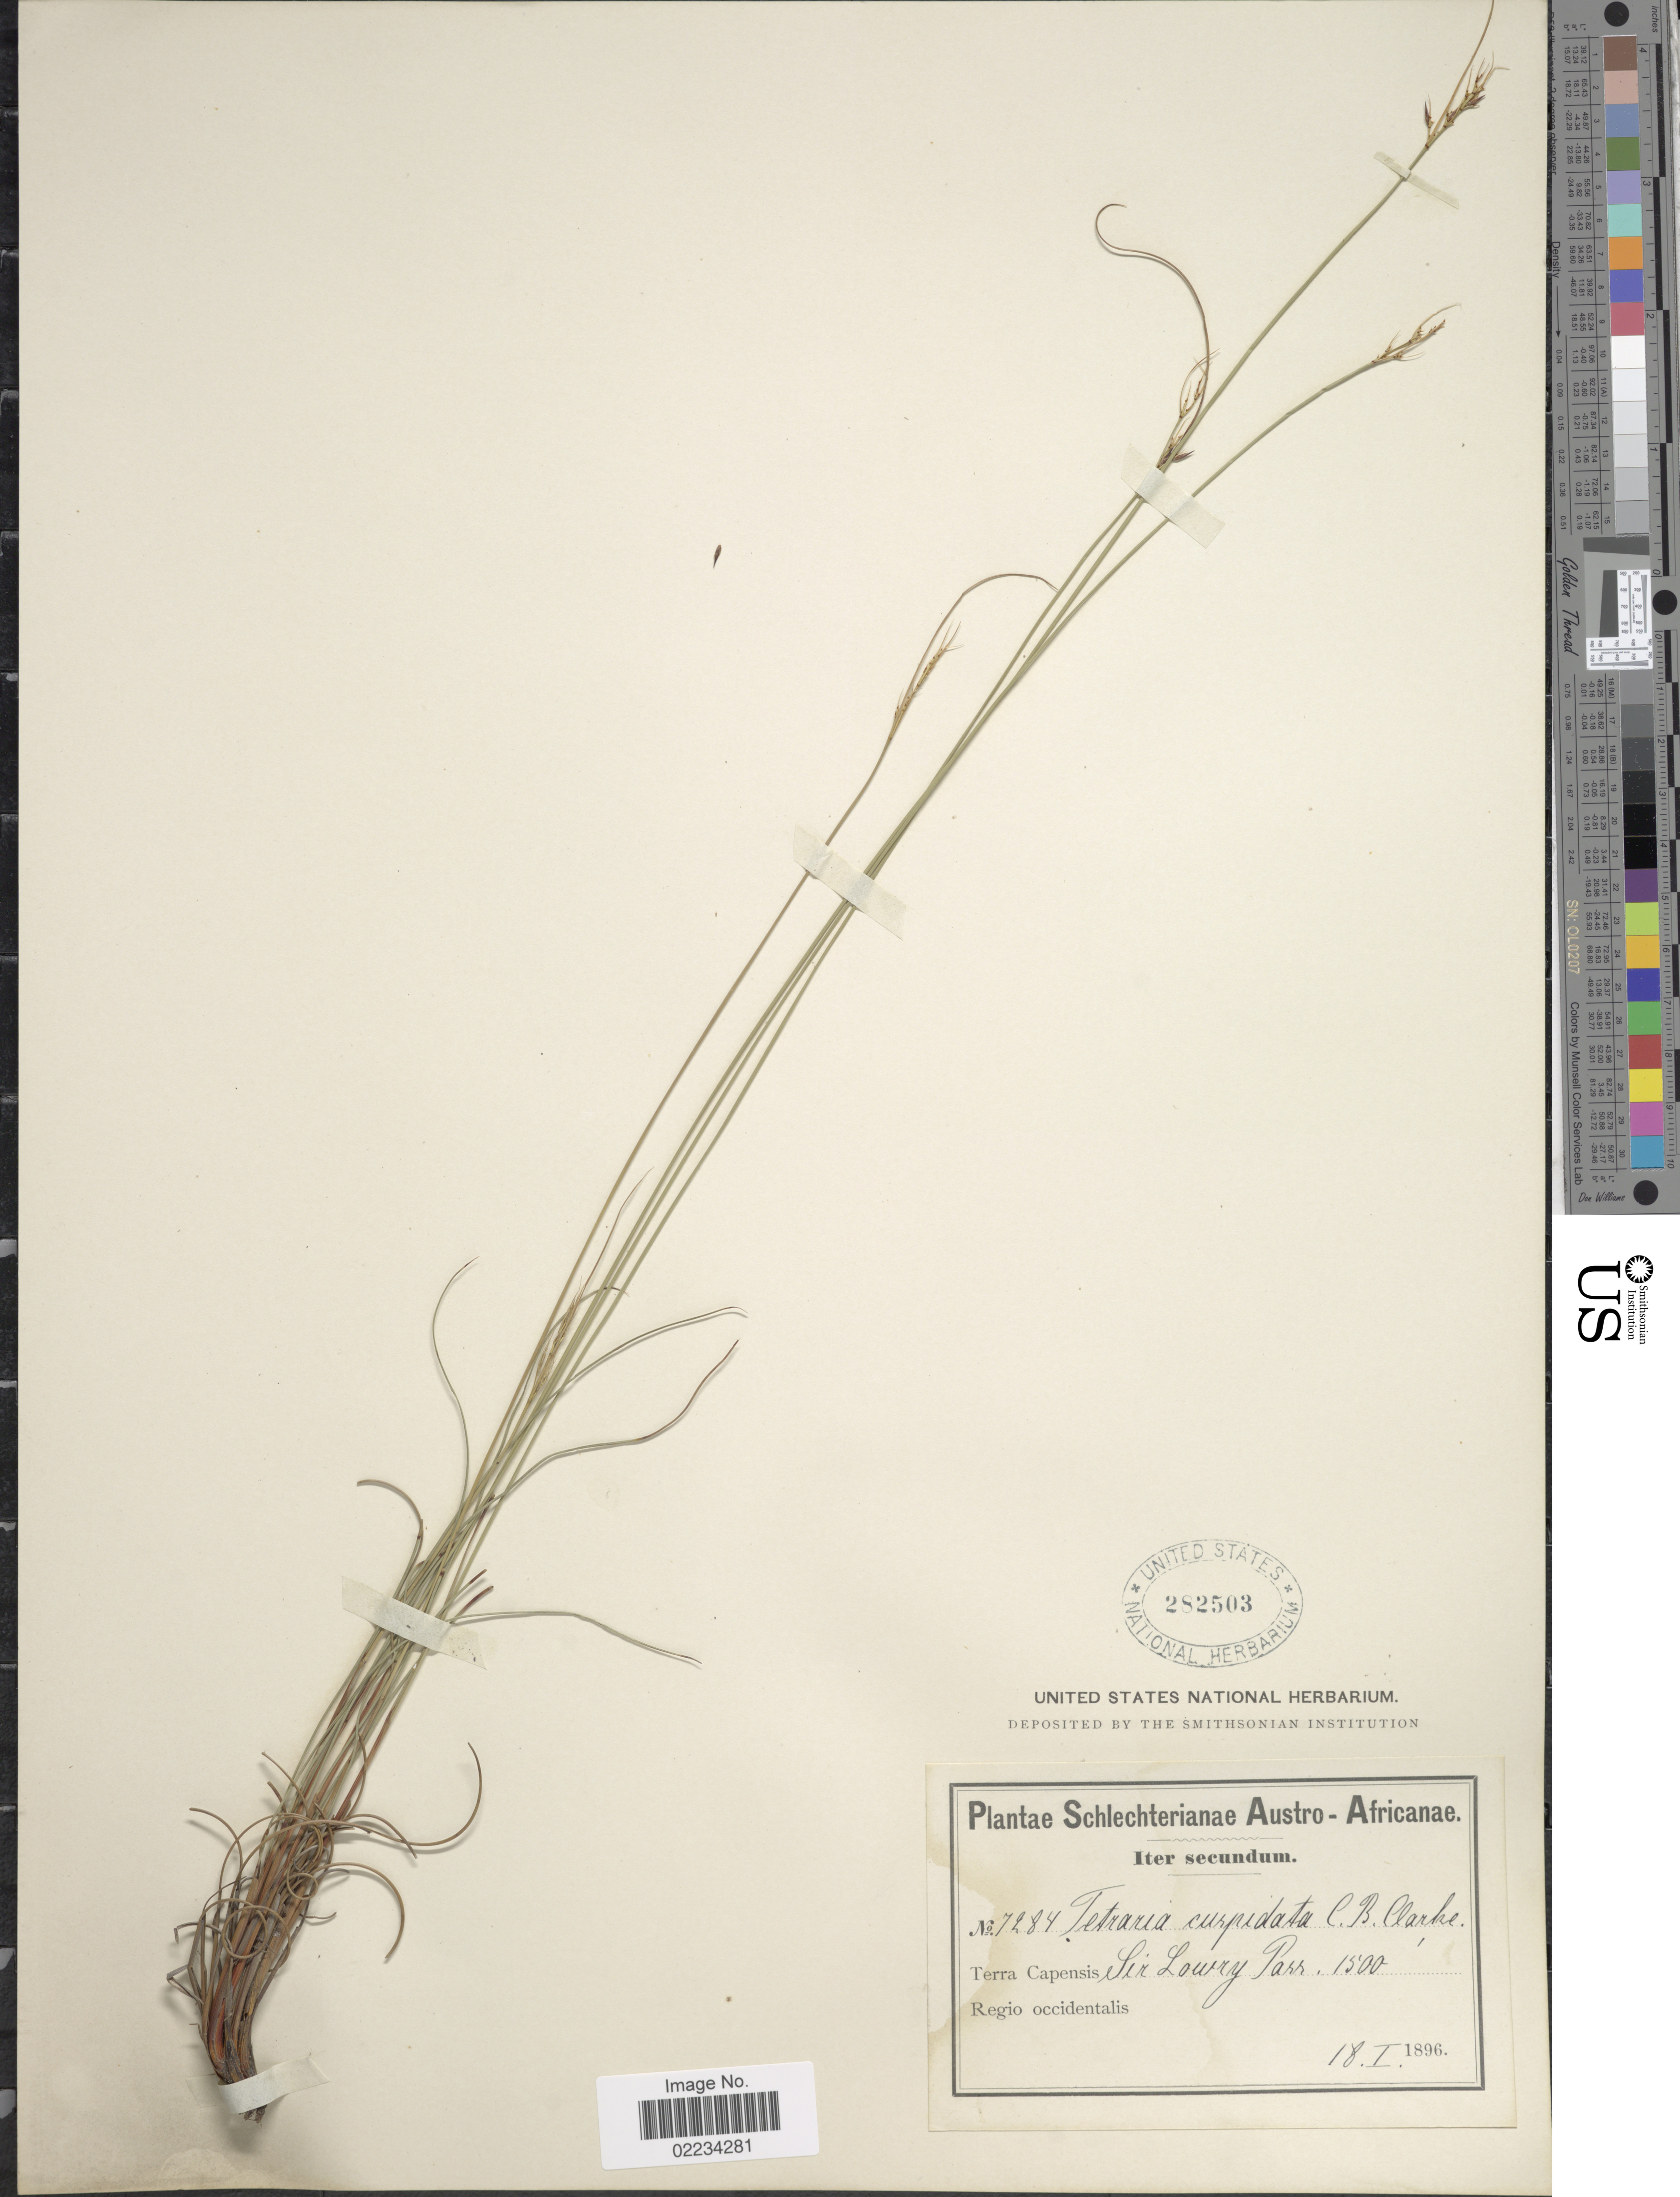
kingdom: Plantae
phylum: Tracheophyta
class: Liliopsida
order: Poales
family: Cyperaceae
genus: Schoenus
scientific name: Schoenus cuspidatus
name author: Rottb.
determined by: Strong, Mark T., (BOT), Smithsonian Institution - National Museum of Natural History (UNITED STATES)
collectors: Schlechter, --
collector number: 7284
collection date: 1896-01-18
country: South Africa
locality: Austro-Africanae, Iter secundum, Terra Capensis, Sir Lowry Pass, Regio occidentalis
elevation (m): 457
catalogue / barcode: US 282503